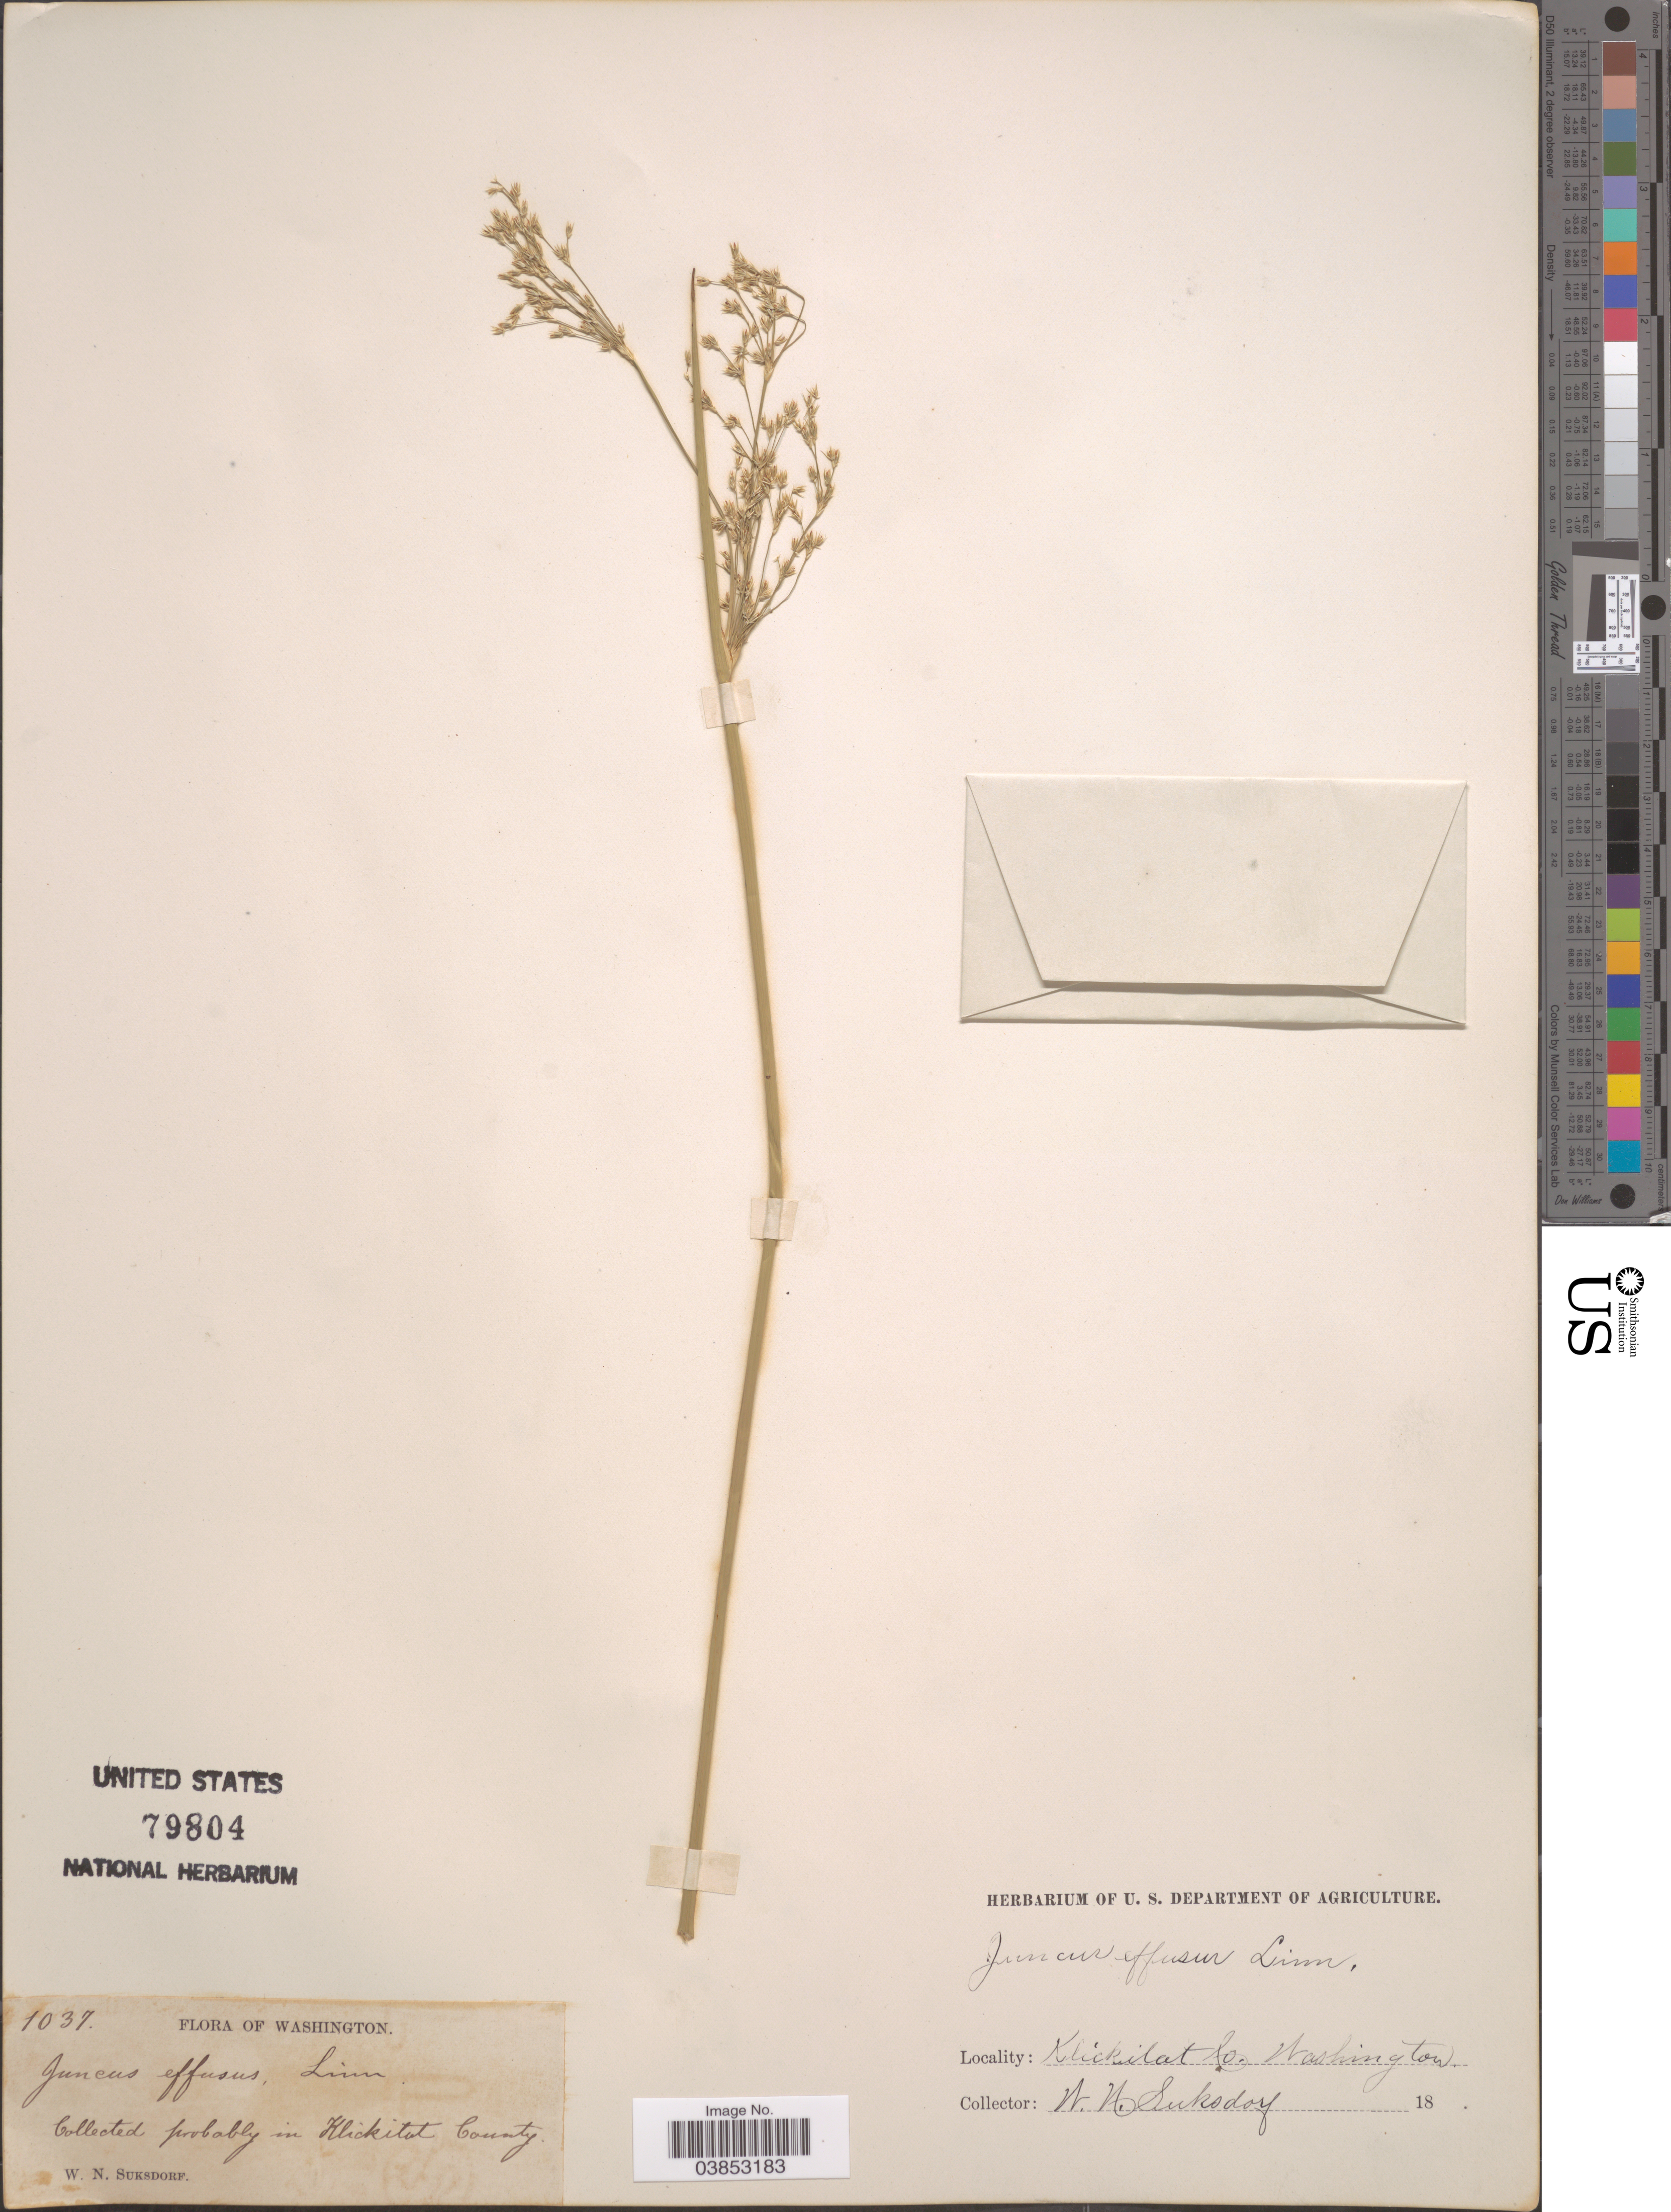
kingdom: Plantae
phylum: Tracheophyta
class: Liliopsida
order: Poales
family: Juncaceae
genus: Juncus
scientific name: Juncus effusus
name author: L.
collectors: W. N. Suksdorf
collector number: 1037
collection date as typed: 18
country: United States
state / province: Washington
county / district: Klickitat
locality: In Klickitat County.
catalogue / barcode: US 78904